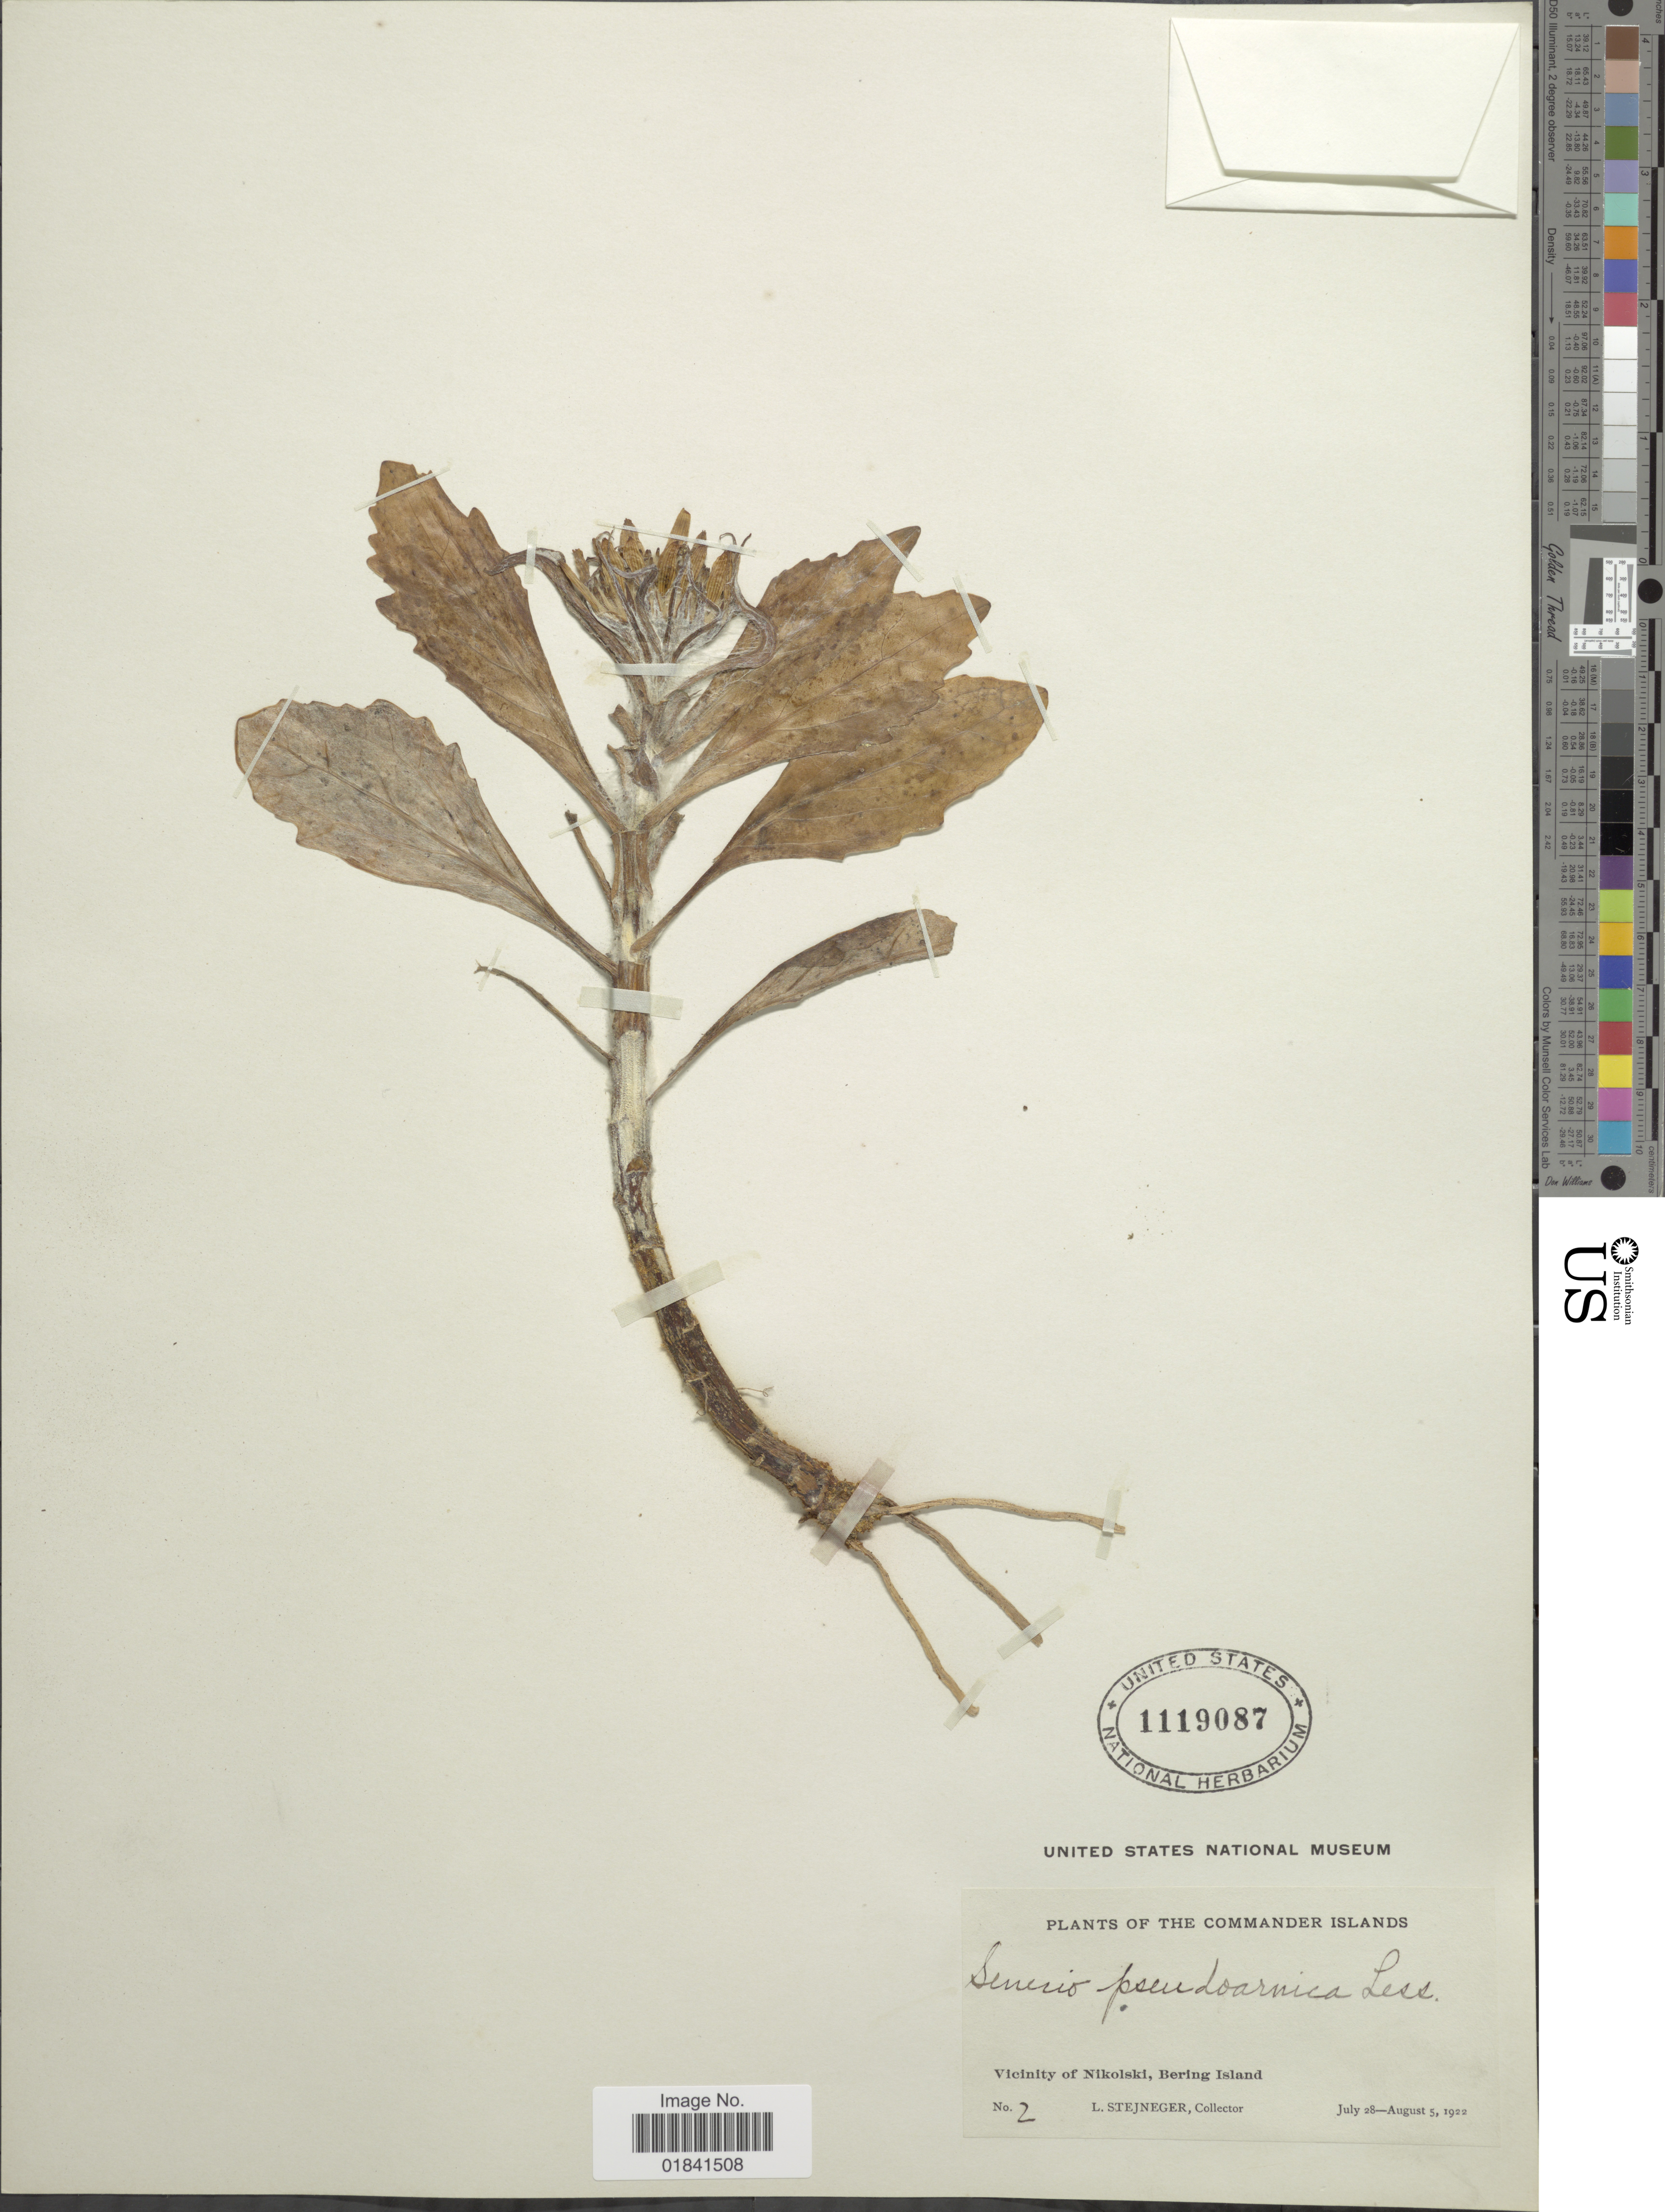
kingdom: Plantae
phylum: Tracheophyta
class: Magnoliopsida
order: Asterales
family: Asteraceae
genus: Senecio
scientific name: Senecio pseudoarnica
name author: Less.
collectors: L. Stejneger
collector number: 2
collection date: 1922-07-28/1922-08-05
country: Russian Federation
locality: Commander Islands, vicinity of Nikolski, Bering Island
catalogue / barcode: US 1119087